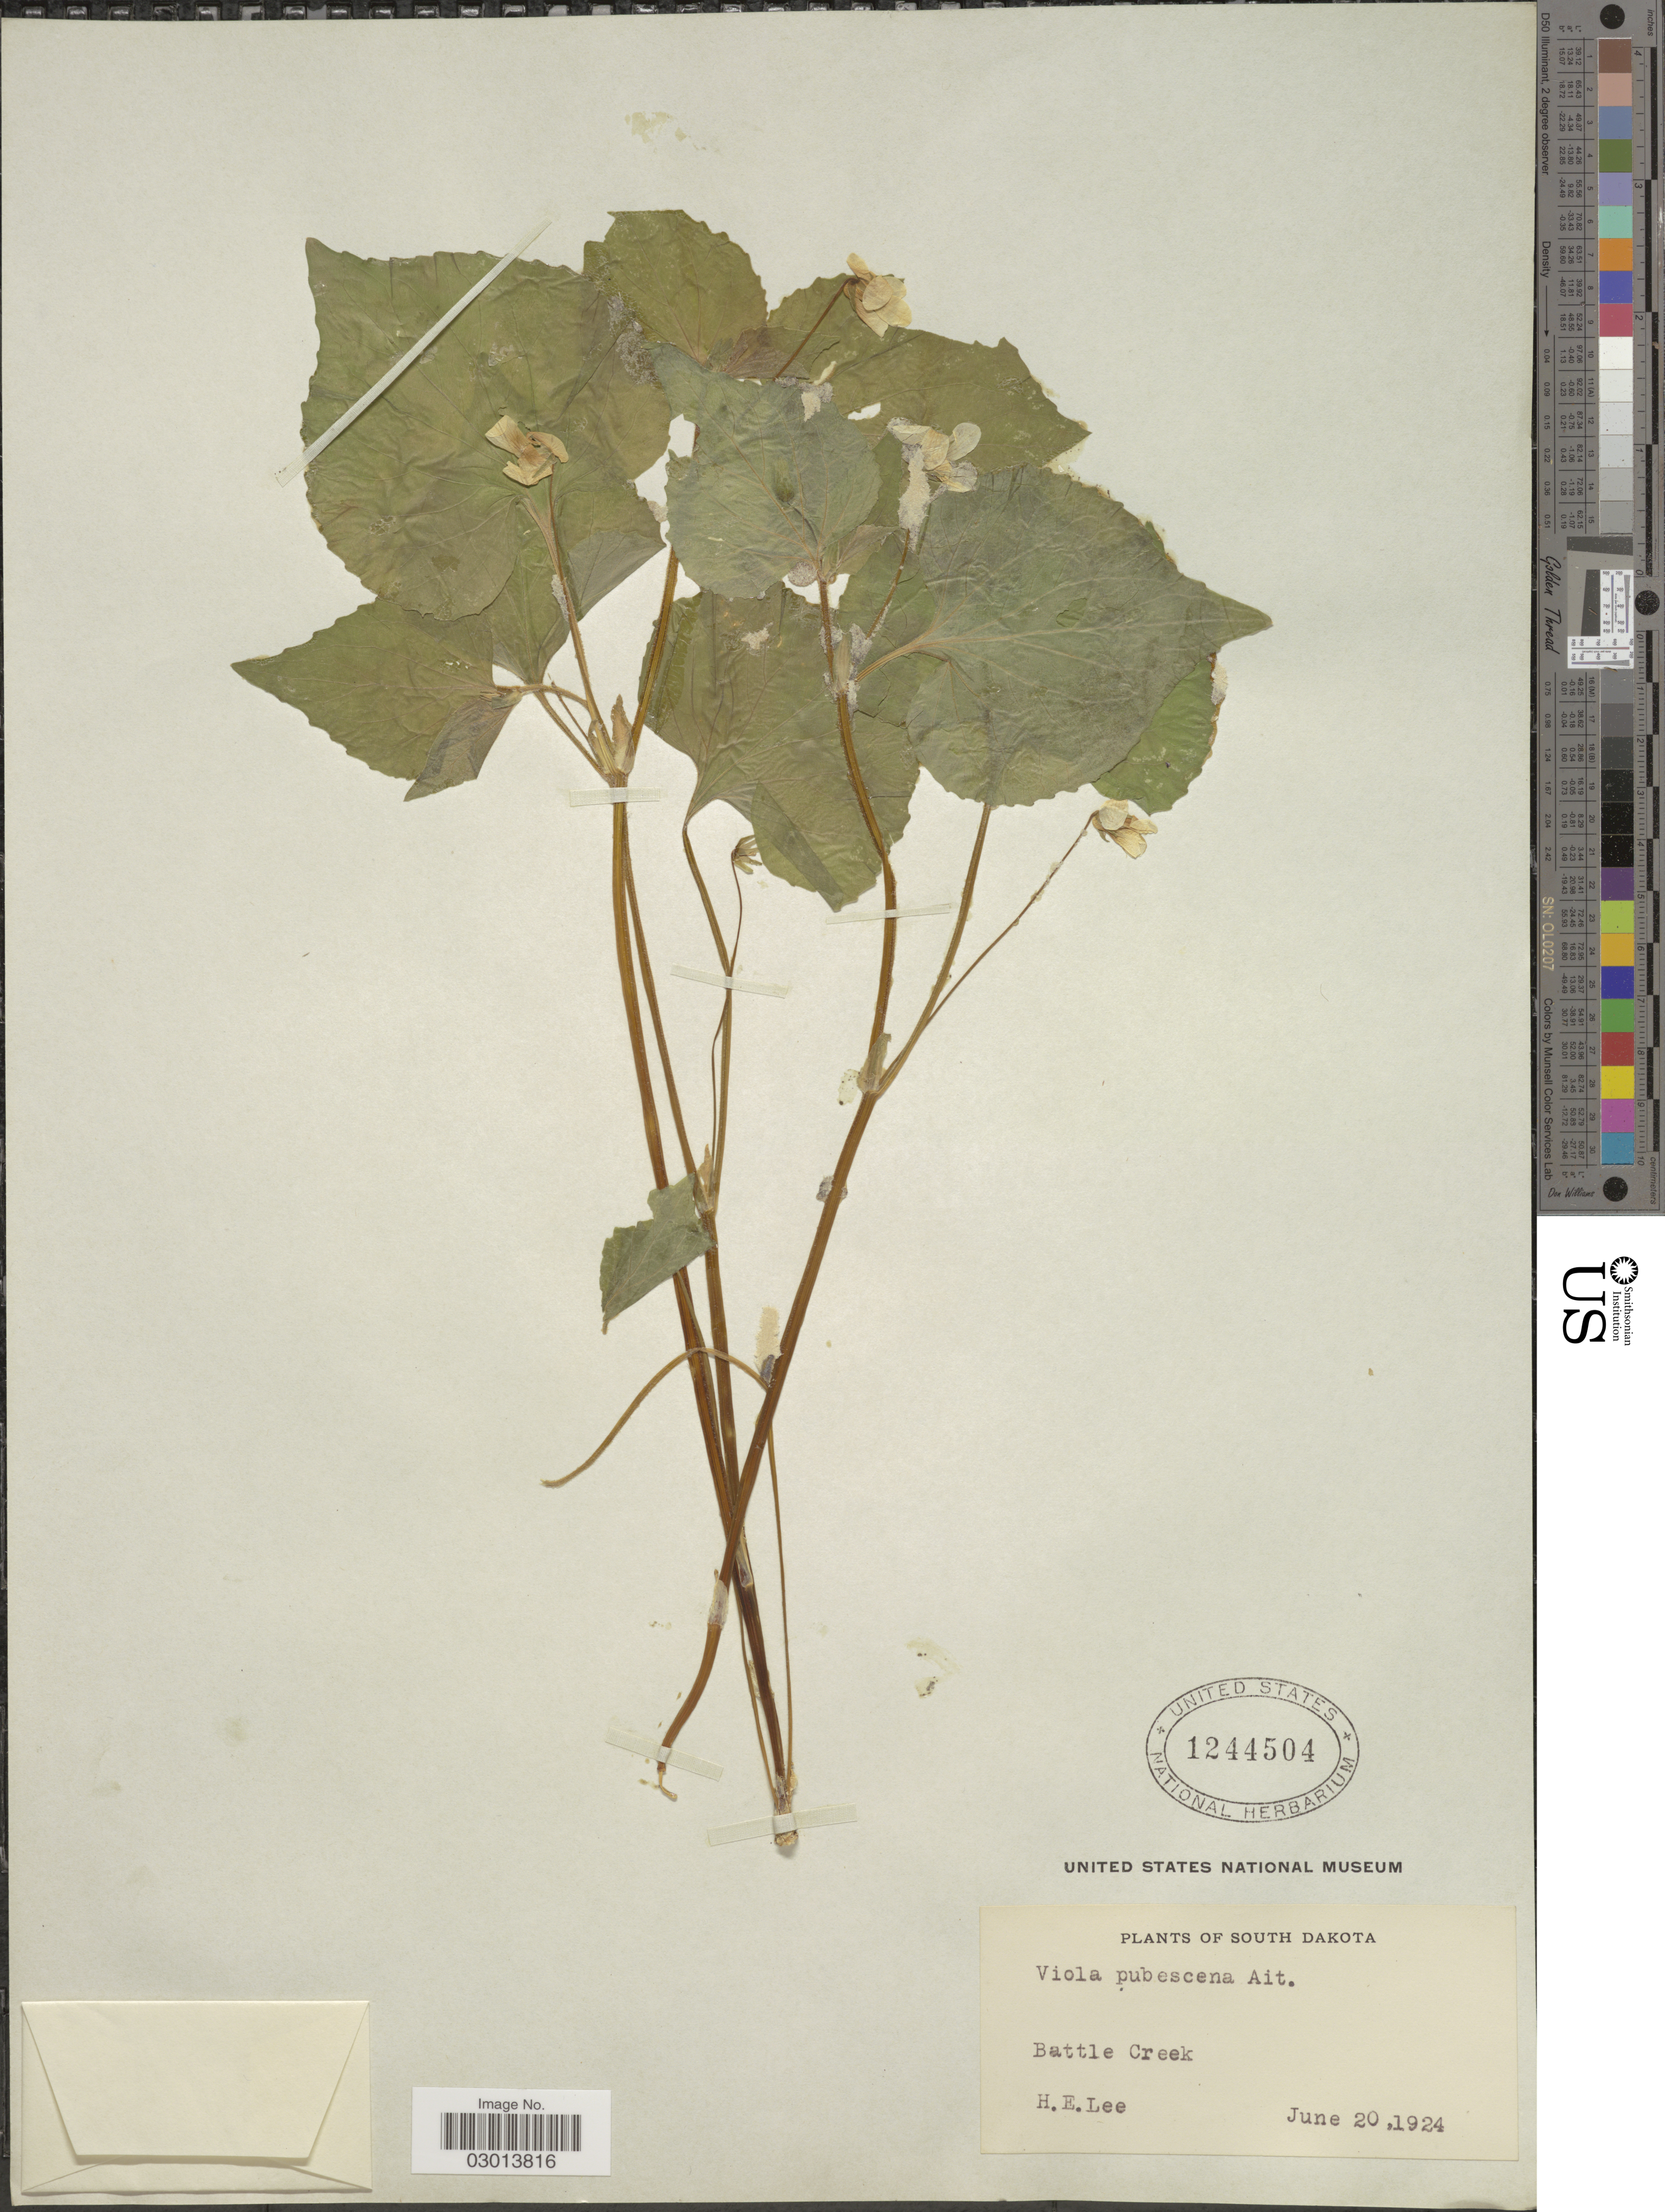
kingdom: Plantae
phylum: Tracheophyta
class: Magnoliopsida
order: Malpighiales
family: Violaceae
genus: Viola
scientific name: Viola pubescens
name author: Aiton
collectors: H. Lee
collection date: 1924-06-20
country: United States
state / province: South Dakota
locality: Battle Creek.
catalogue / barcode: US 1244504